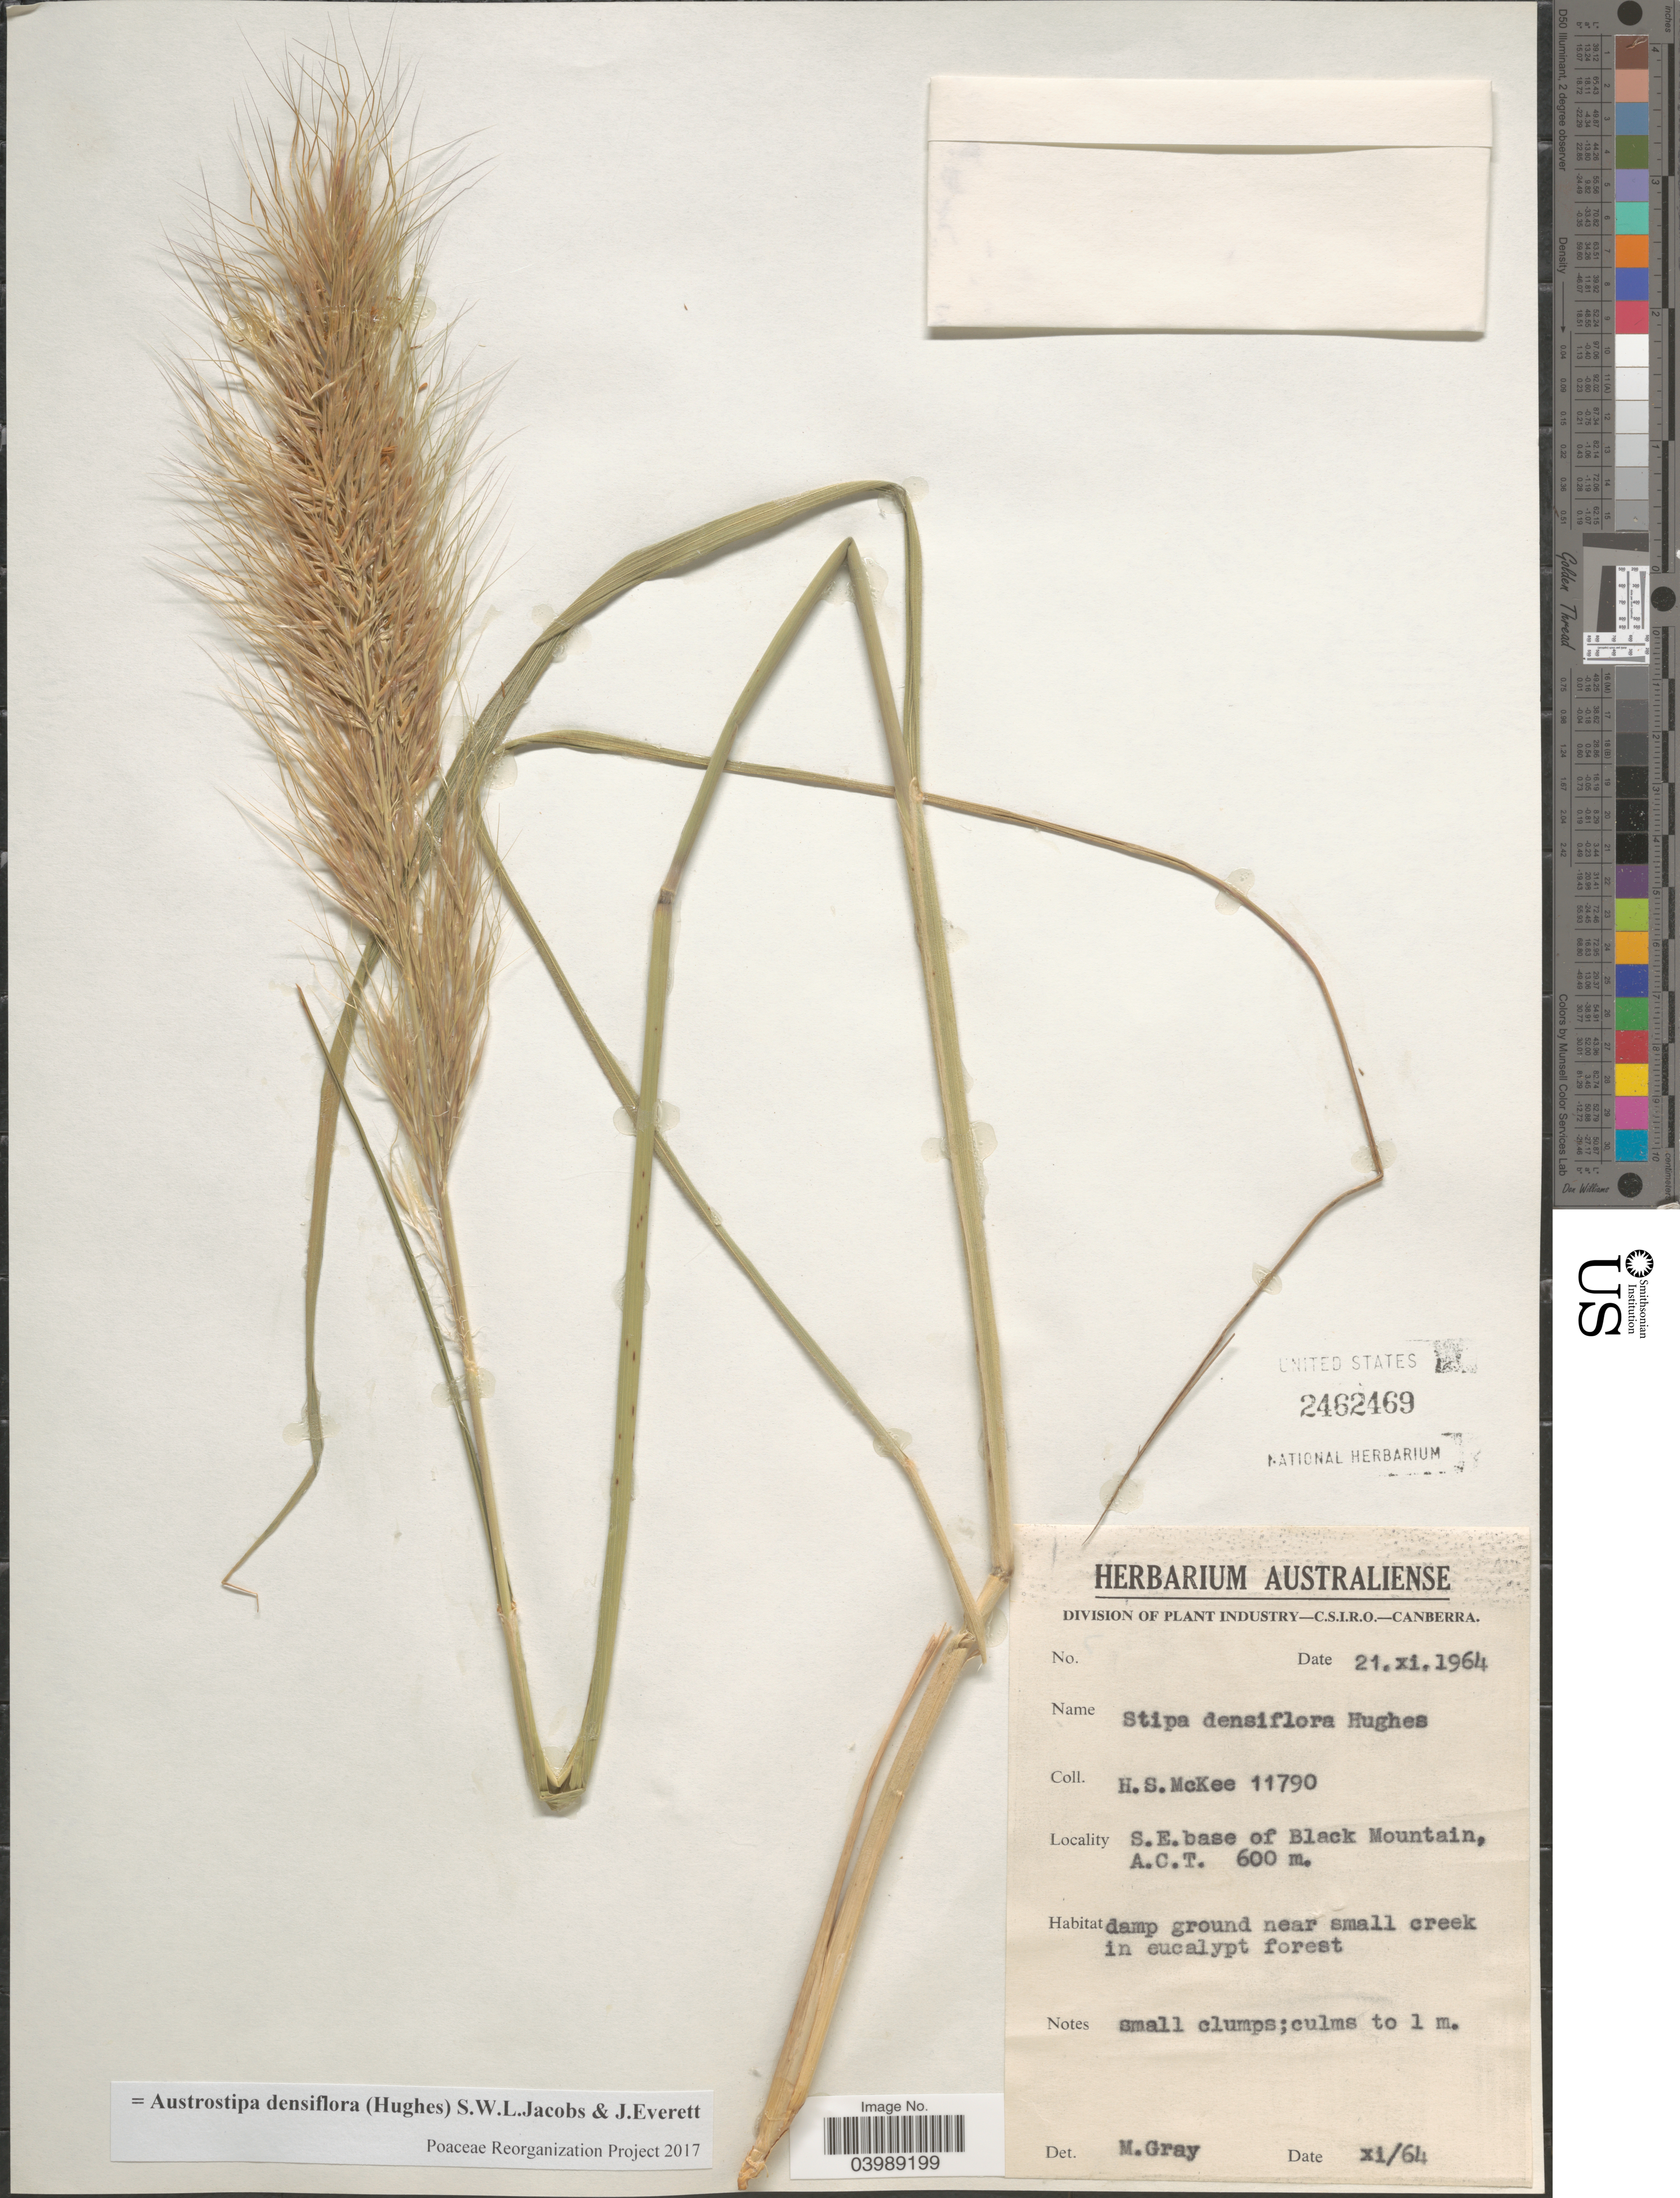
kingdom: Plantae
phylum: Tracheophyta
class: Liliopsida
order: Poales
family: Poaceae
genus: Austrostipa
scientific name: Austrostipa densiflora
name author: (Hughes) S.W.L. Jacobs & J. Everett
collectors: H. S. McKee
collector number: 11790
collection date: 1964-11-21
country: Australia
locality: S.E. base of Black Mountain, A.C.T.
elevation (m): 600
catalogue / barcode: US 2462469